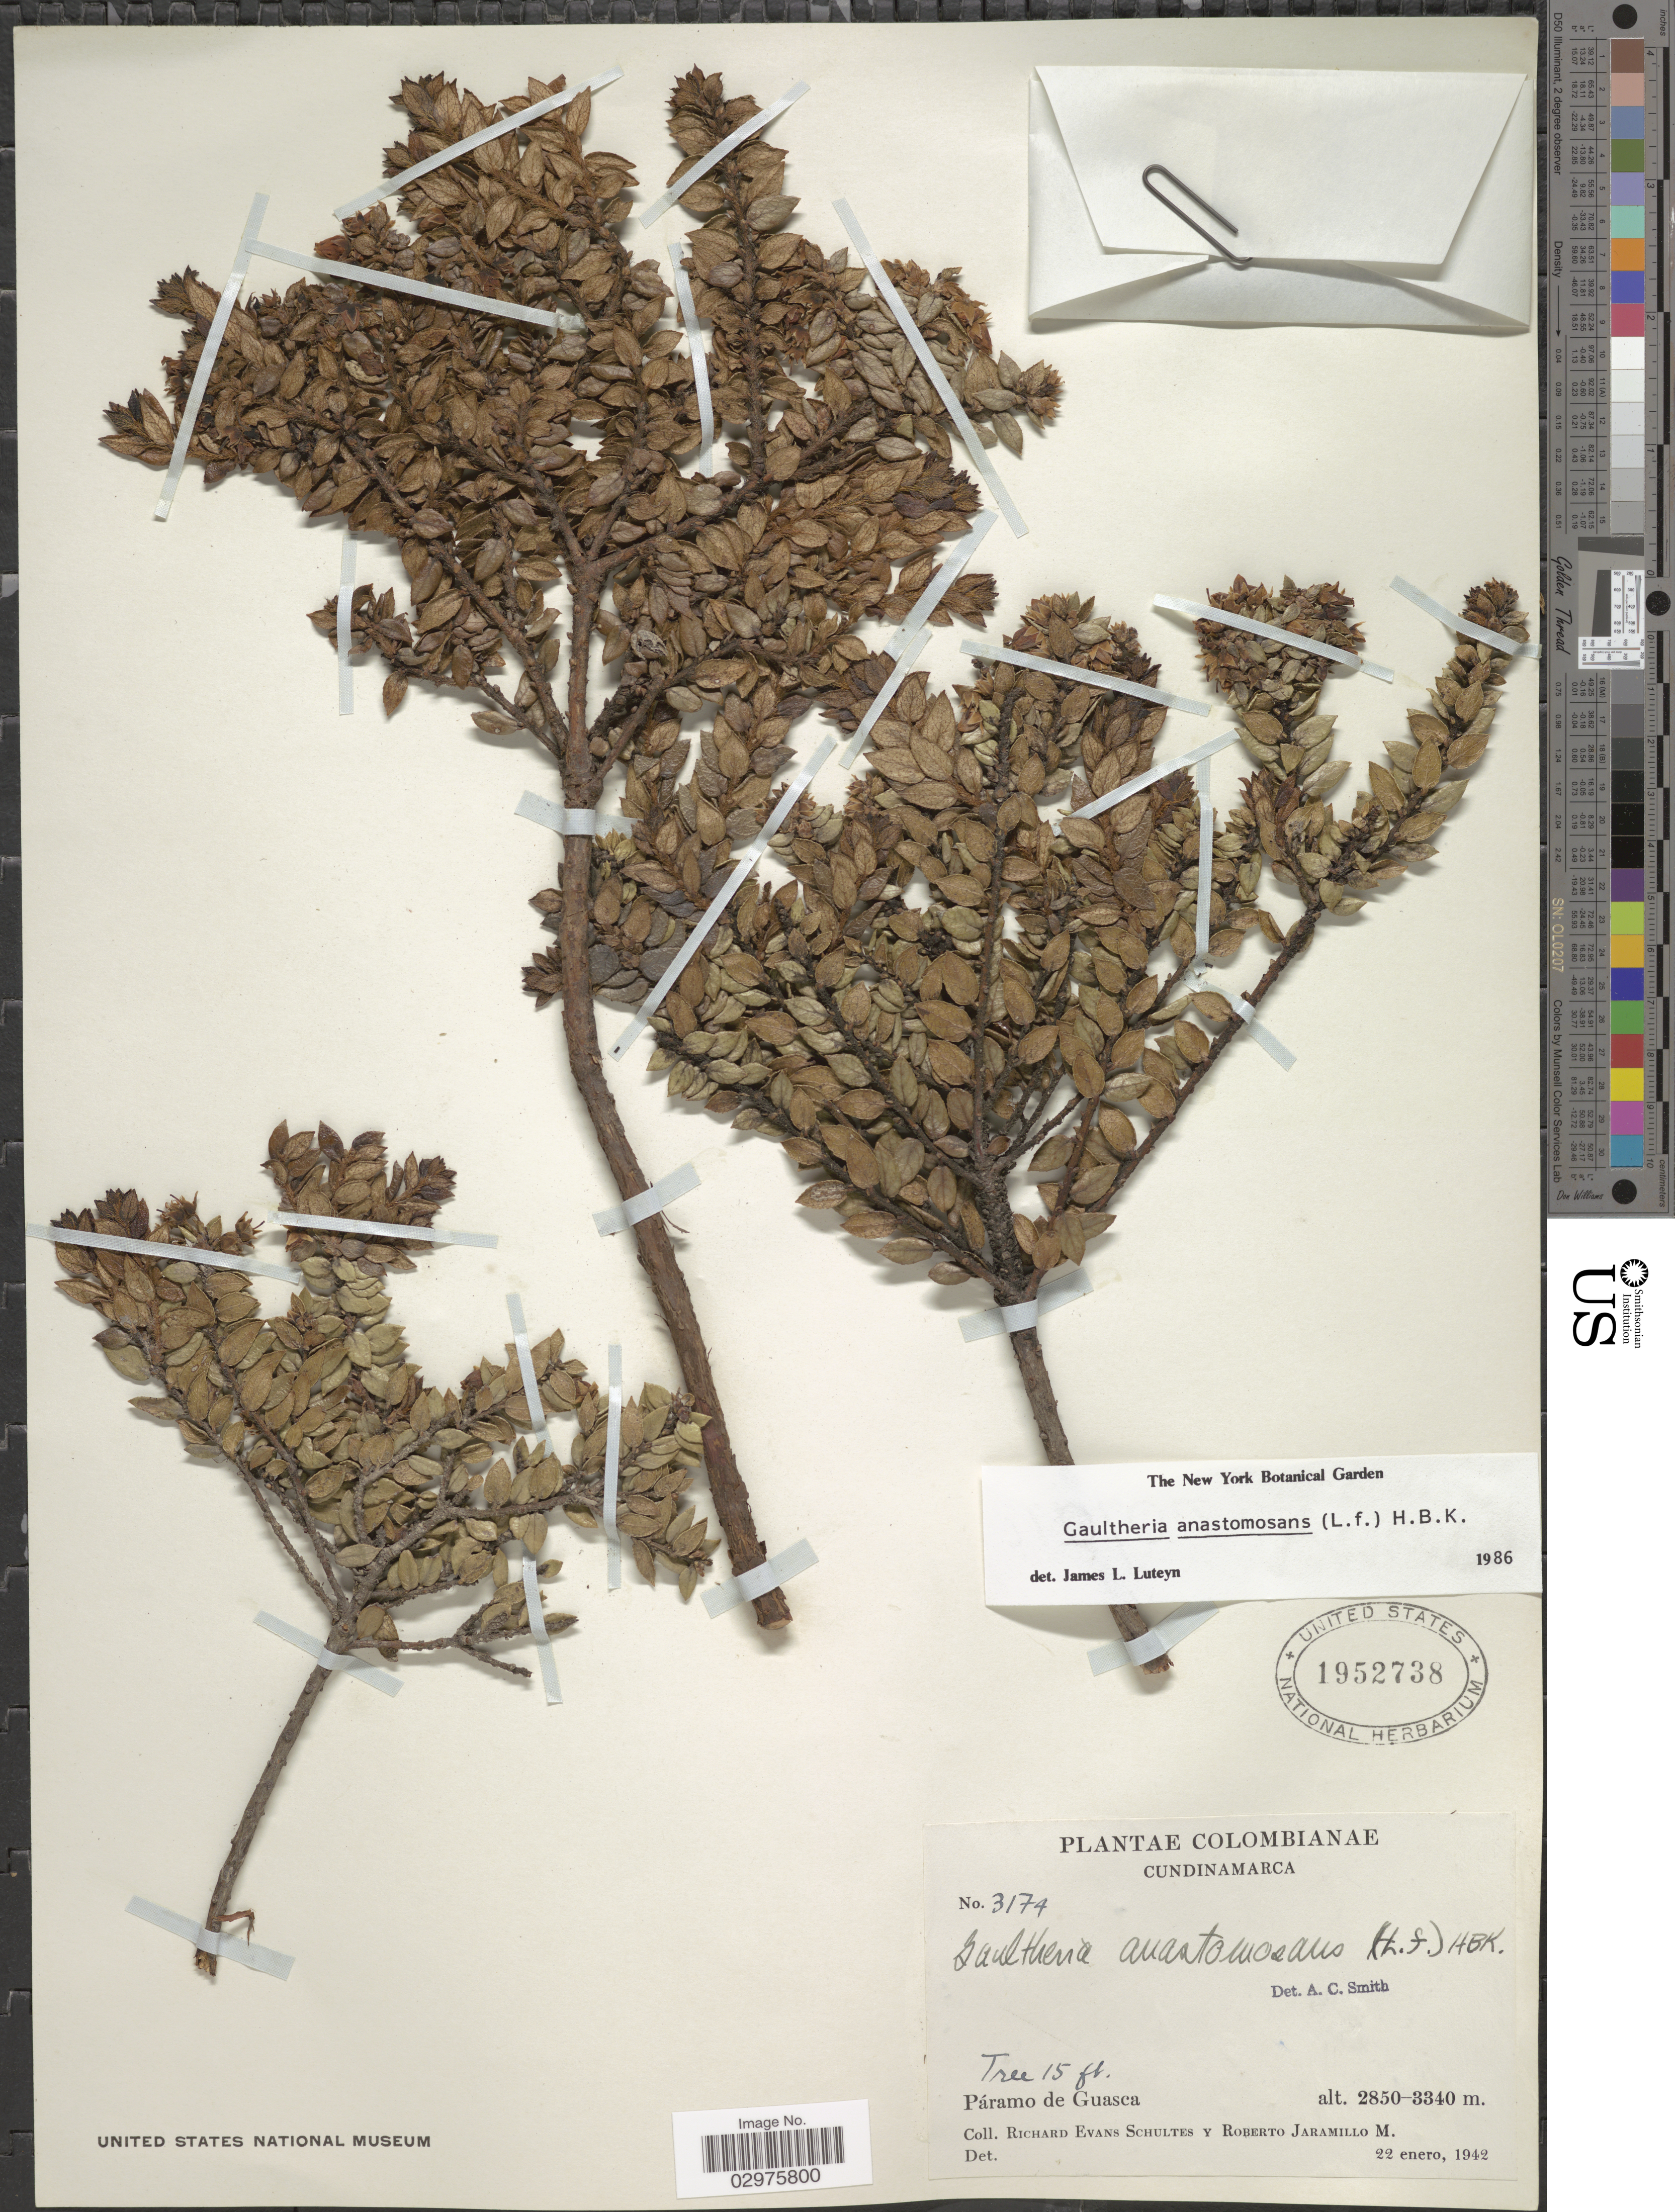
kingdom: Plantae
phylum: Tracheophyta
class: Magnoliopsida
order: Ericales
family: Ericaceae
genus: Gaultheria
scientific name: Gaultheria anastomosans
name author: (L. f.) Kunth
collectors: R. E. Schultes & R. Jaramillo M.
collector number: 3174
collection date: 1942-01-22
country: Colombia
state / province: Cundinamarca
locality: Páramo de Guasca.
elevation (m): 2850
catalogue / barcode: US 1952738